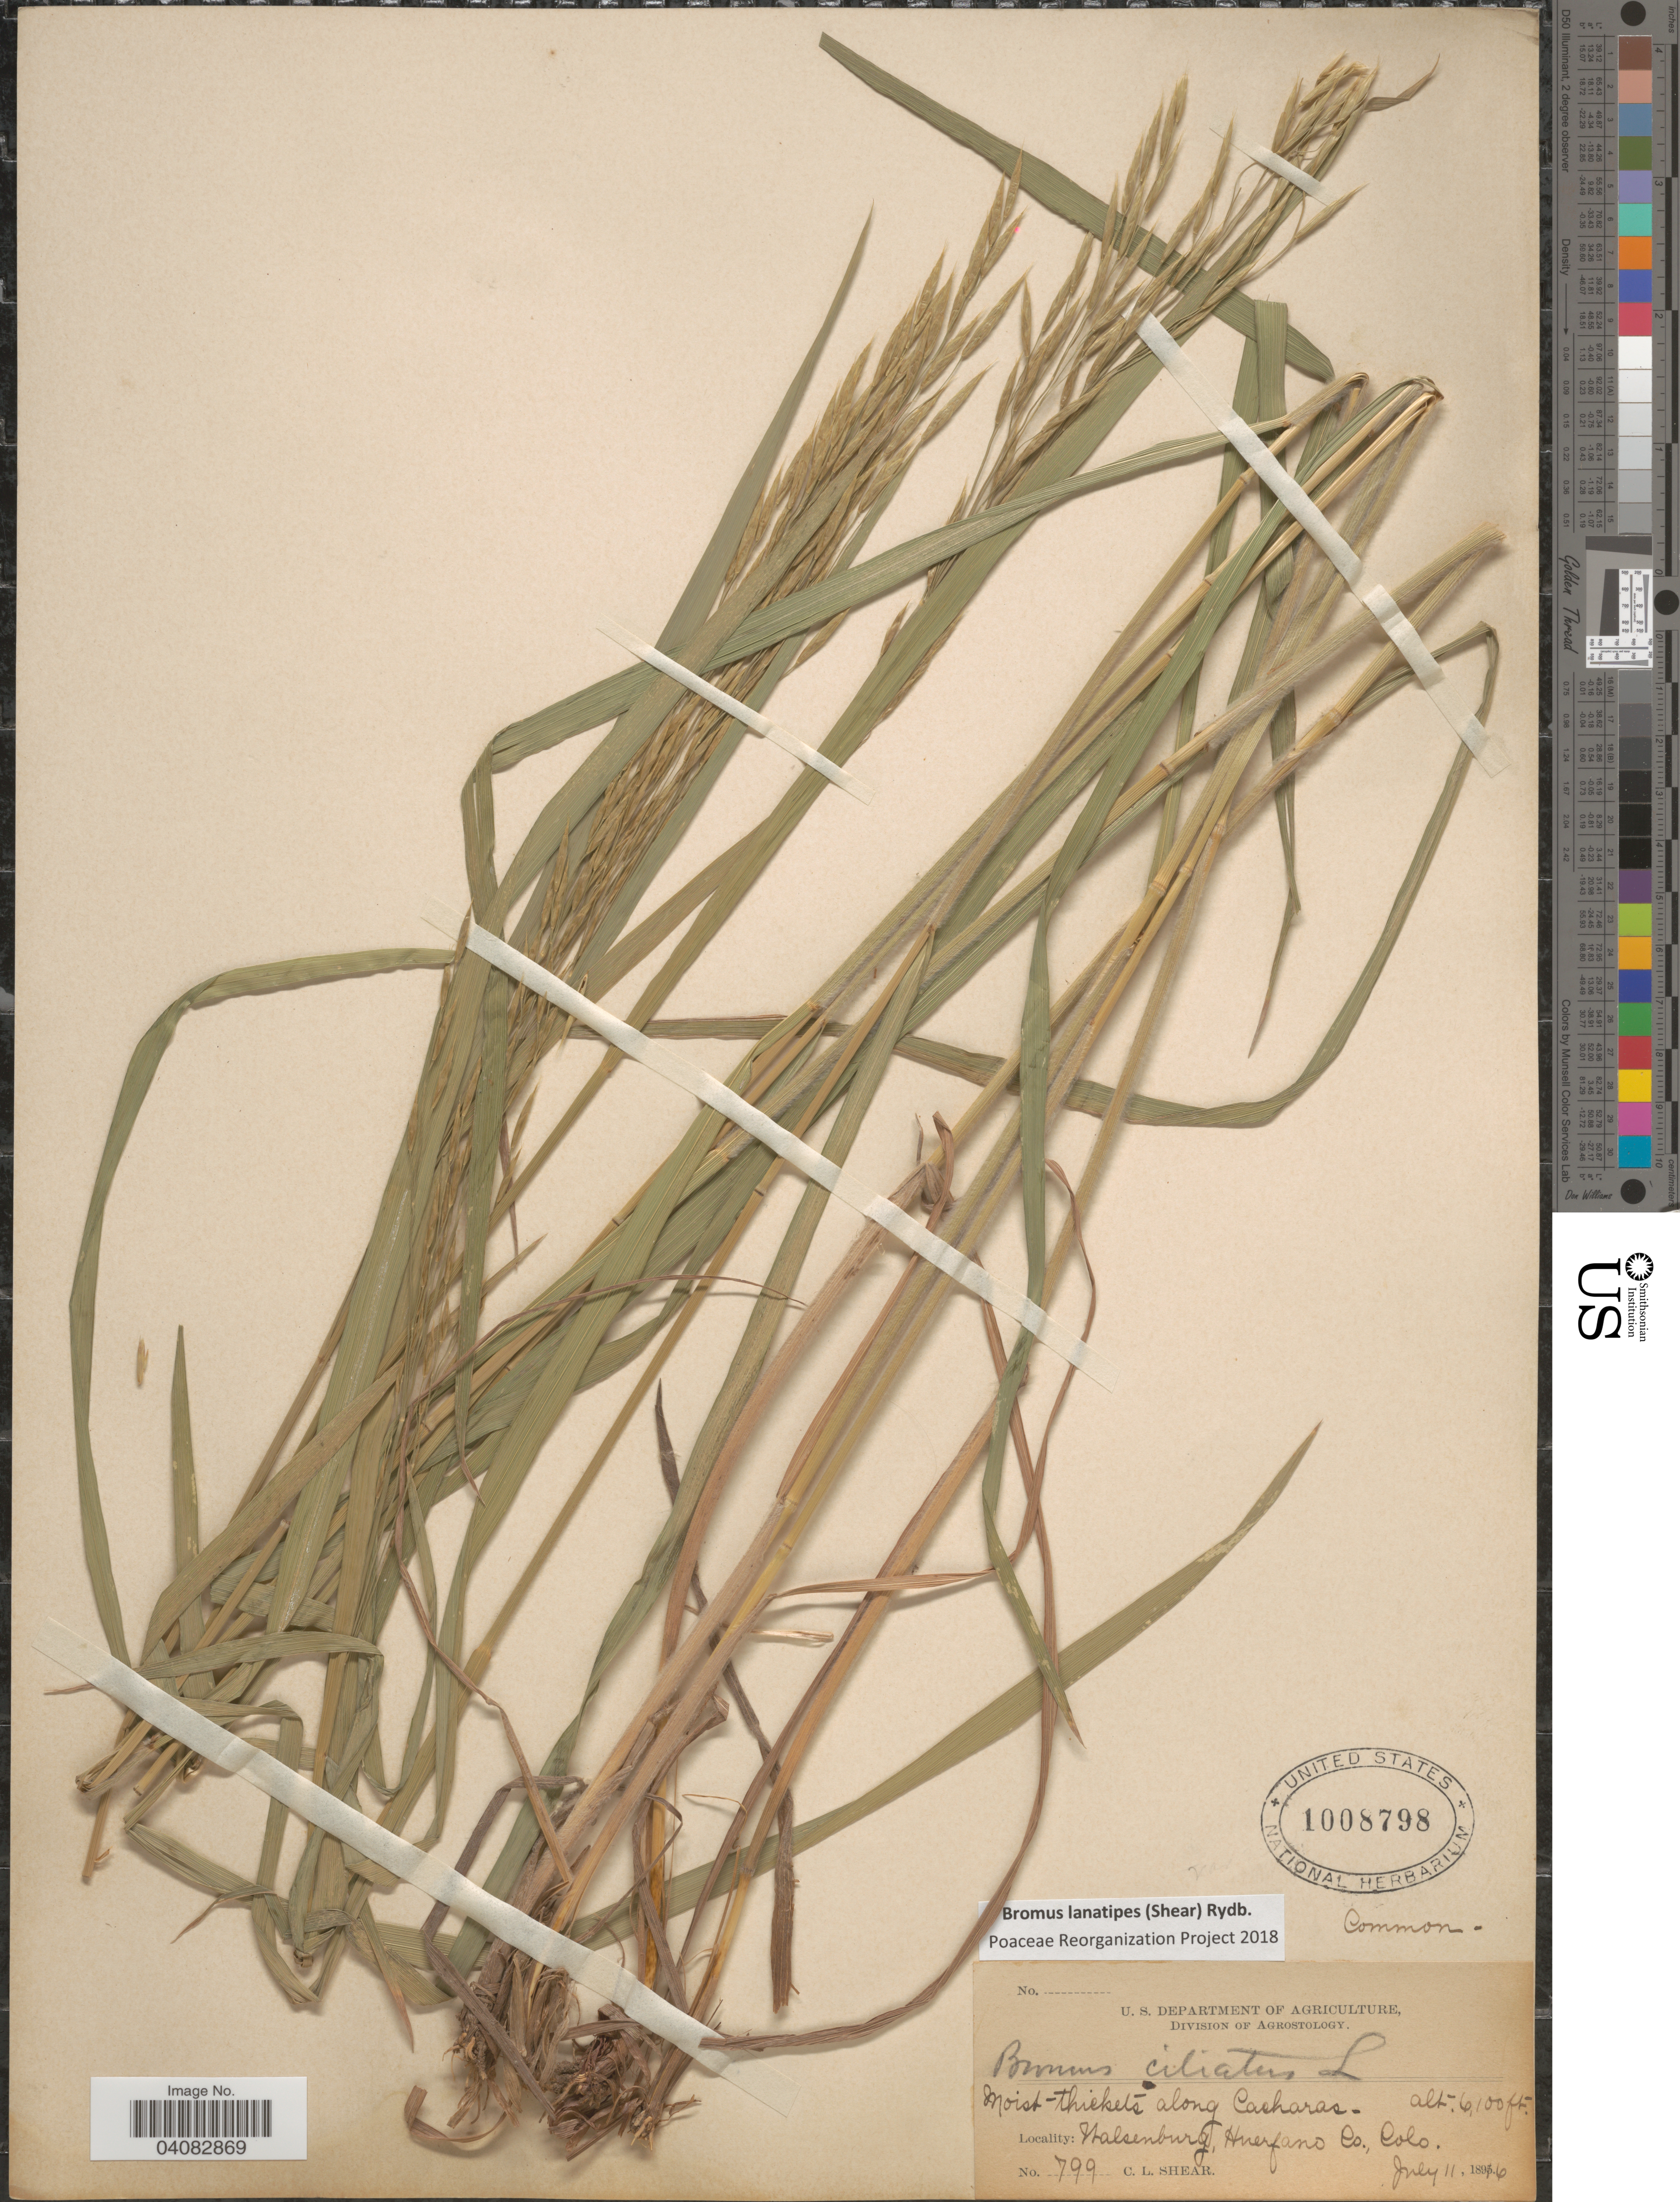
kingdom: Plantae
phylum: Tracheophyta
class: Liliopsida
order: Poales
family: Poaceae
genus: Bromus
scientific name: Bromus lanatipes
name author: (Shear) Rydb.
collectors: C. L. Shear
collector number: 799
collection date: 1896-07-11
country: United States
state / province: Colorado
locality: Moist-thickets along Casharas. Walsenburg, Huerfano Co.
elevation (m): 1859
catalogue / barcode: US 1008798